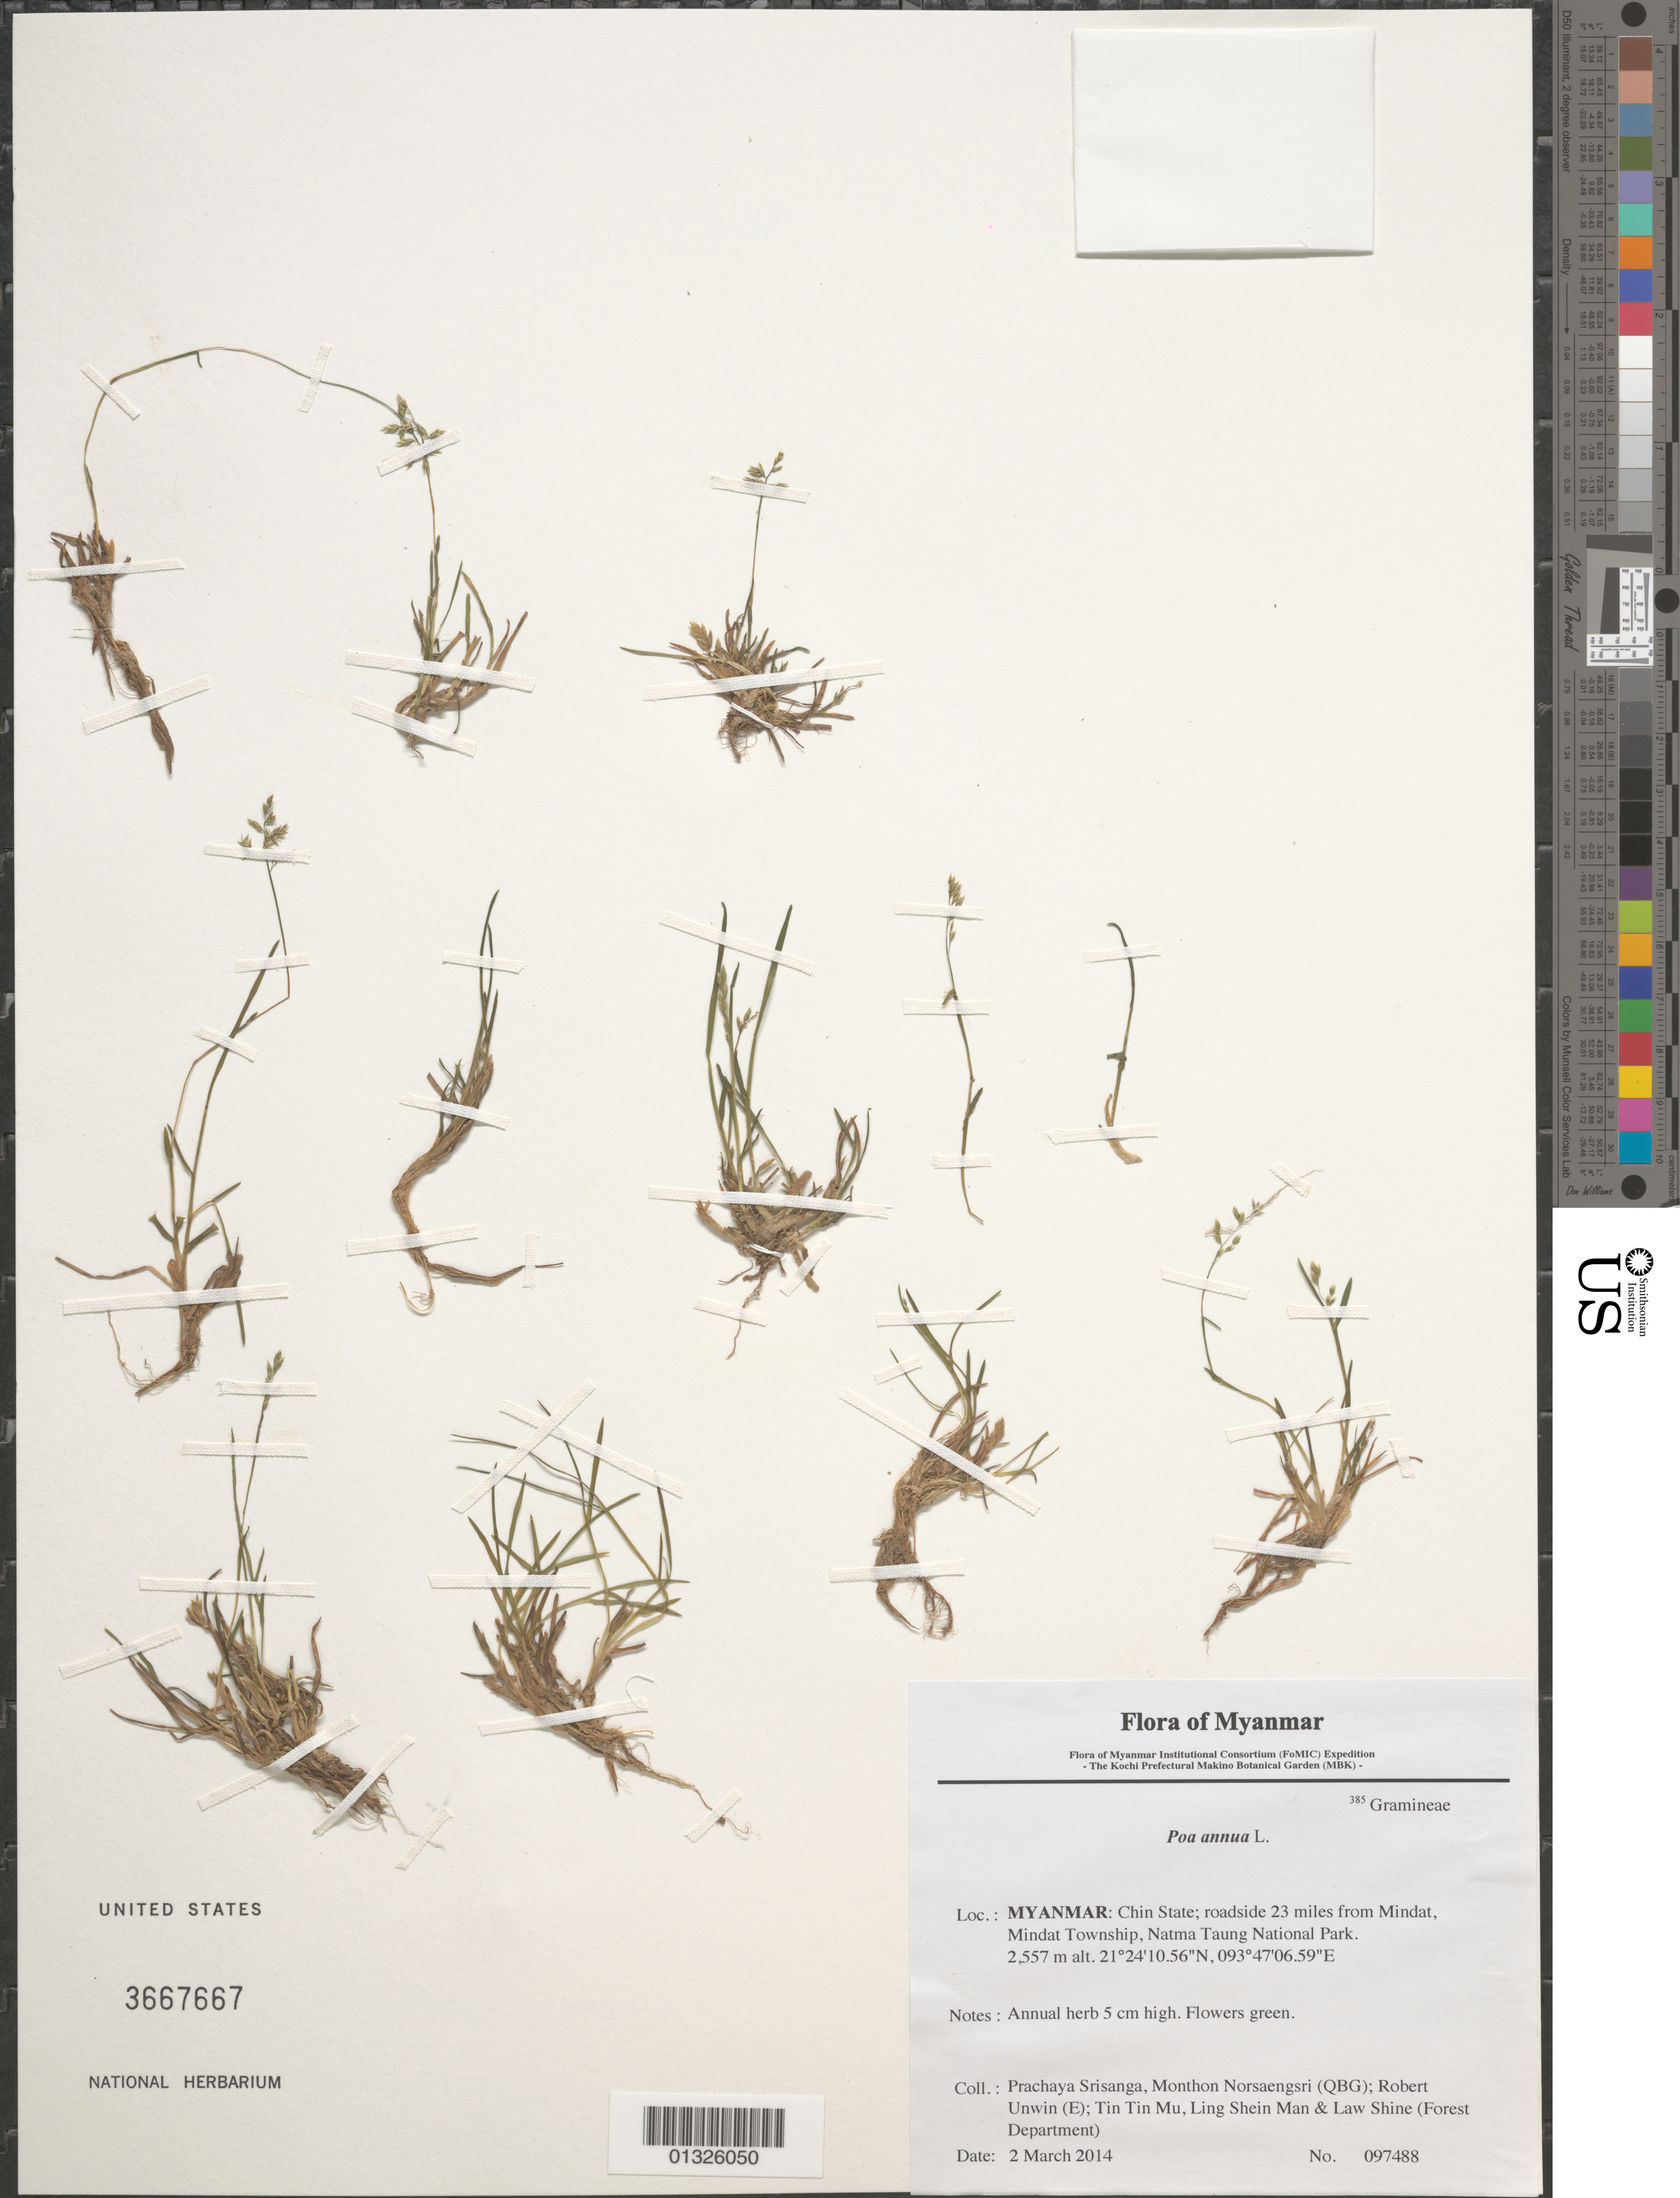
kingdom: Plantae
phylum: Tracheophyta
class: Liliopsida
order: Poales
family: Poaceae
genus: Poa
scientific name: Poa annua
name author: L.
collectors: P. Srisanga, M. Norsaengsri, R. Unwin, Tin Tin Mu, Ling Shein Man & L. Shine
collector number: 97488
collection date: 2014-03-02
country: Myanmar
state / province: Chin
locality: Roadside 23 miles from Mindat, Mindat Township, Natma Taung National Park.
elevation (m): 2557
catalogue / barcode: US 3667667